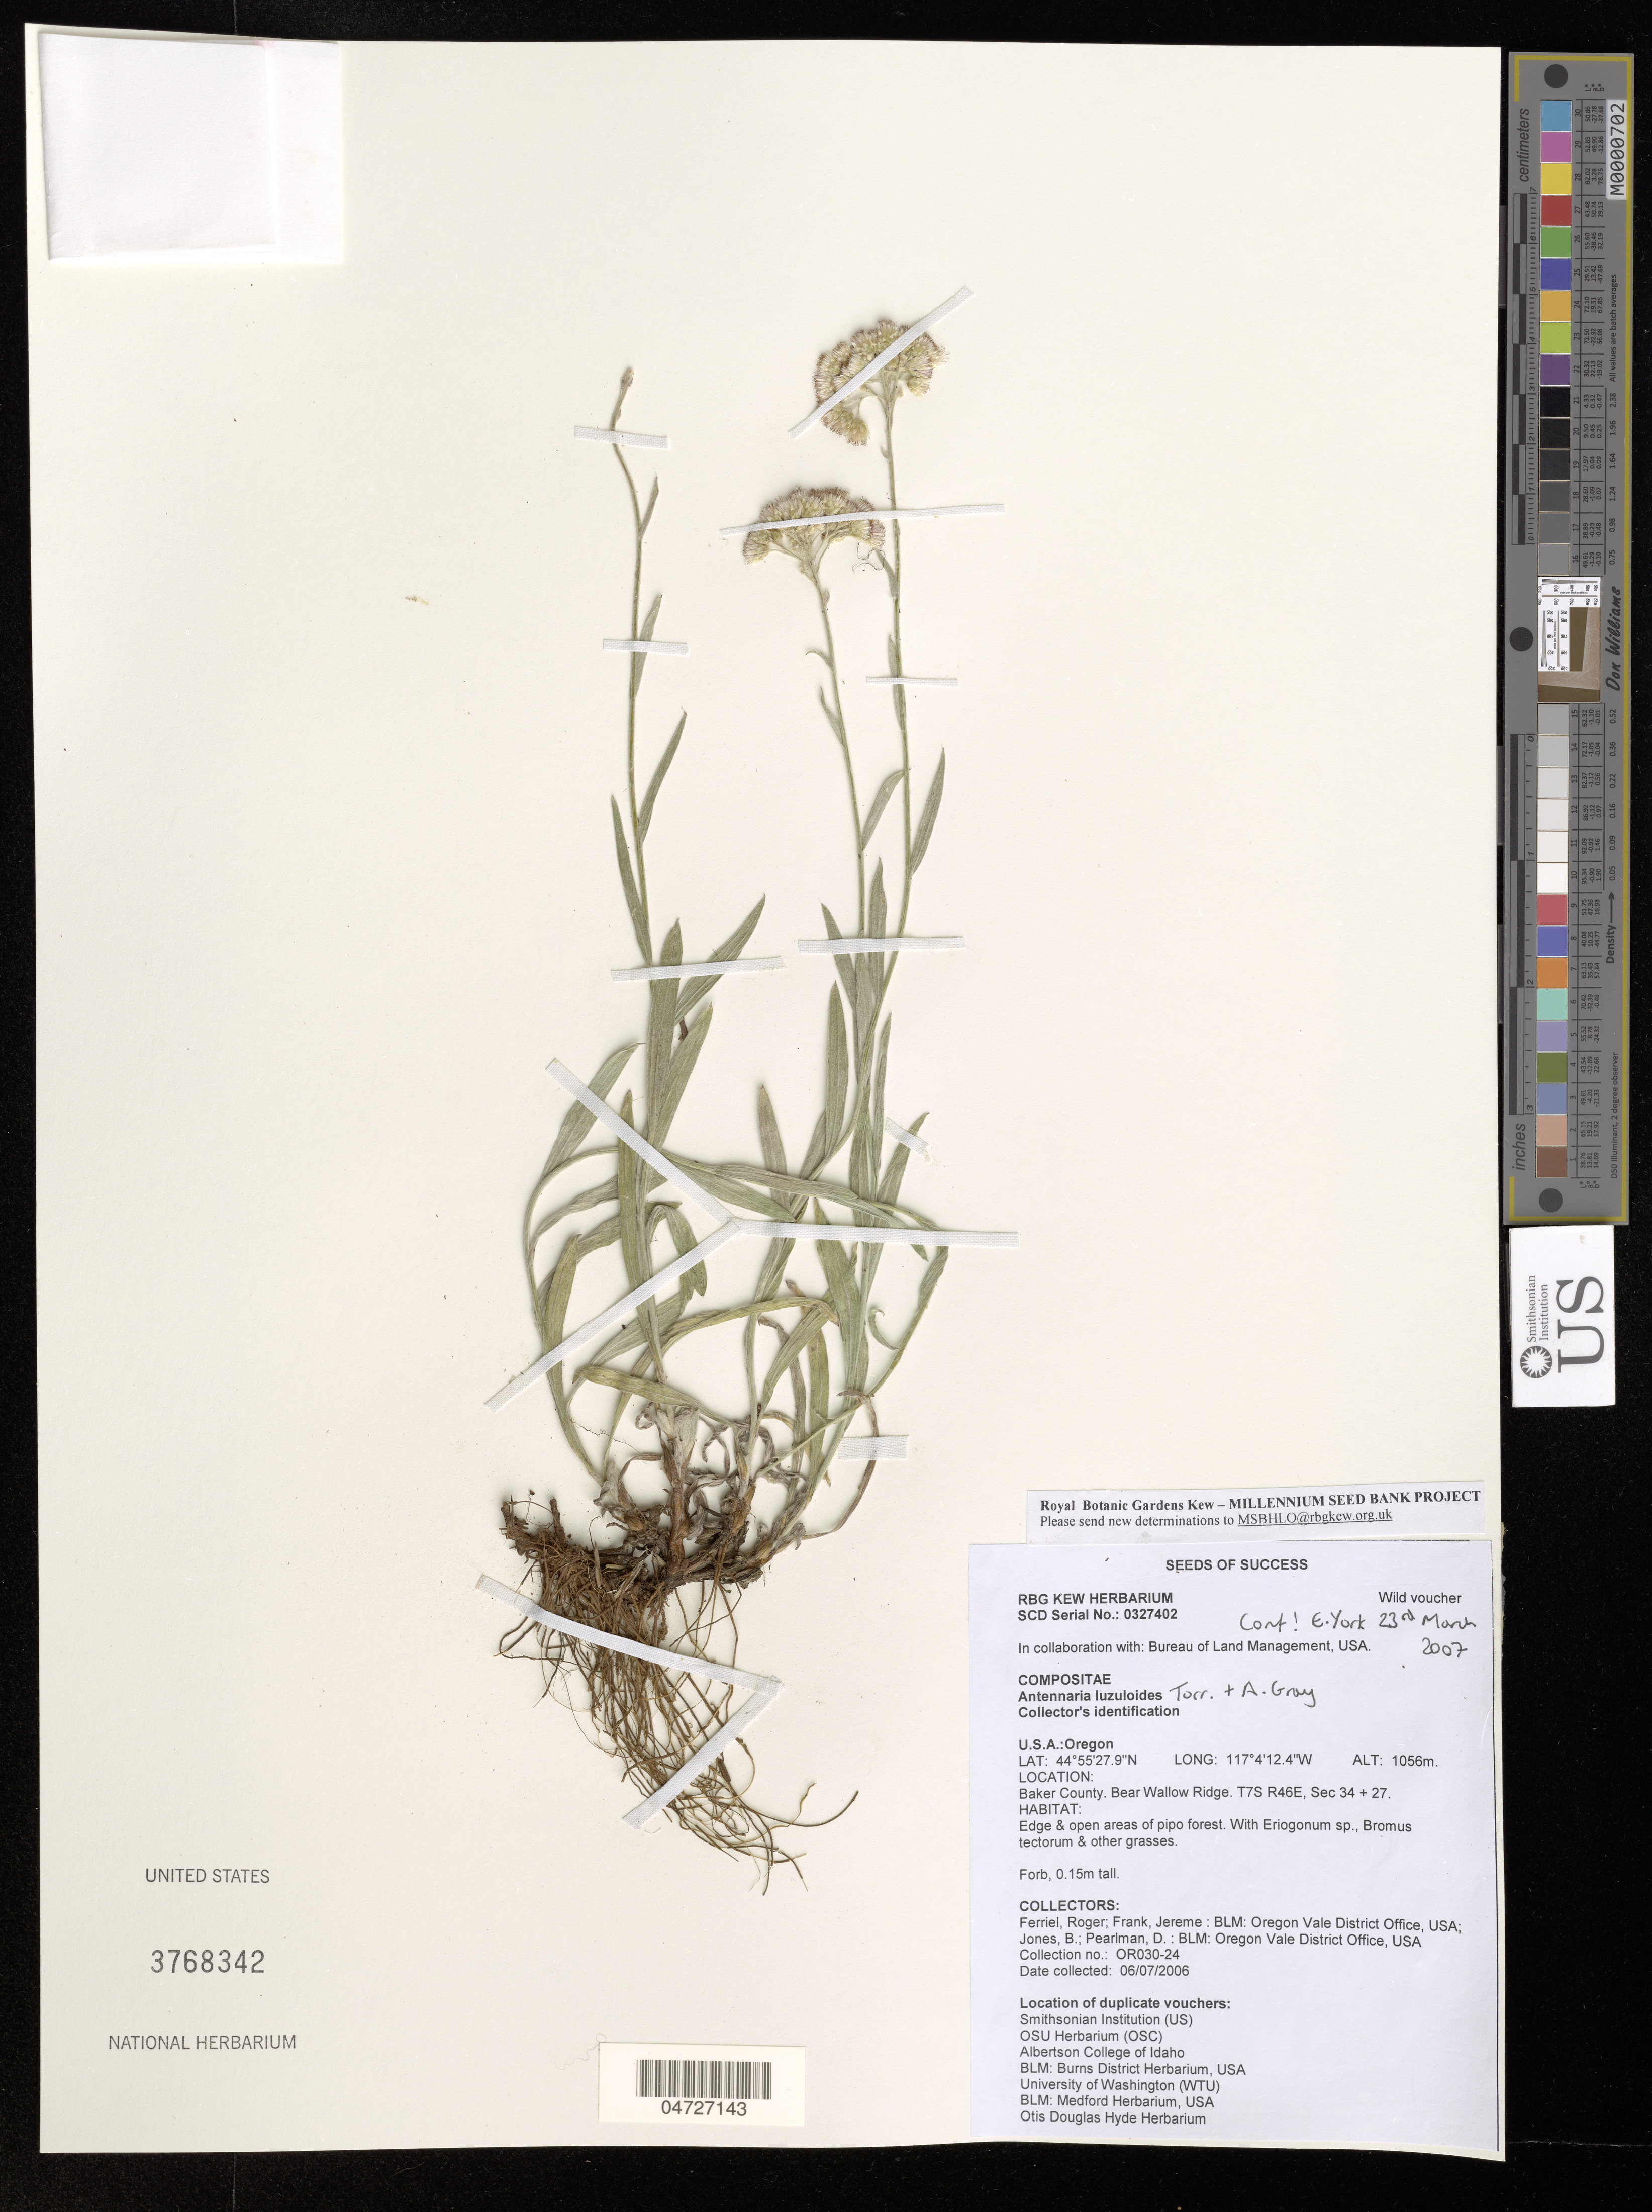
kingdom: Plantae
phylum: Tracheophyta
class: Magnoliopsida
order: Asterales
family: Asteraceae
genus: Antennaria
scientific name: Antennaria luzuloides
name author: Torr. & A. Gray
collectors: R. Ferriel, J. Frank, B. Jones & D. Pearlman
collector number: OR030-24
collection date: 2006-07-06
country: United States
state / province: Oregon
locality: Baker County. Bear Wallow Ridge. T7S R46E, Sec 34+27.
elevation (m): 1056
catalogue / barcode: US 3768342